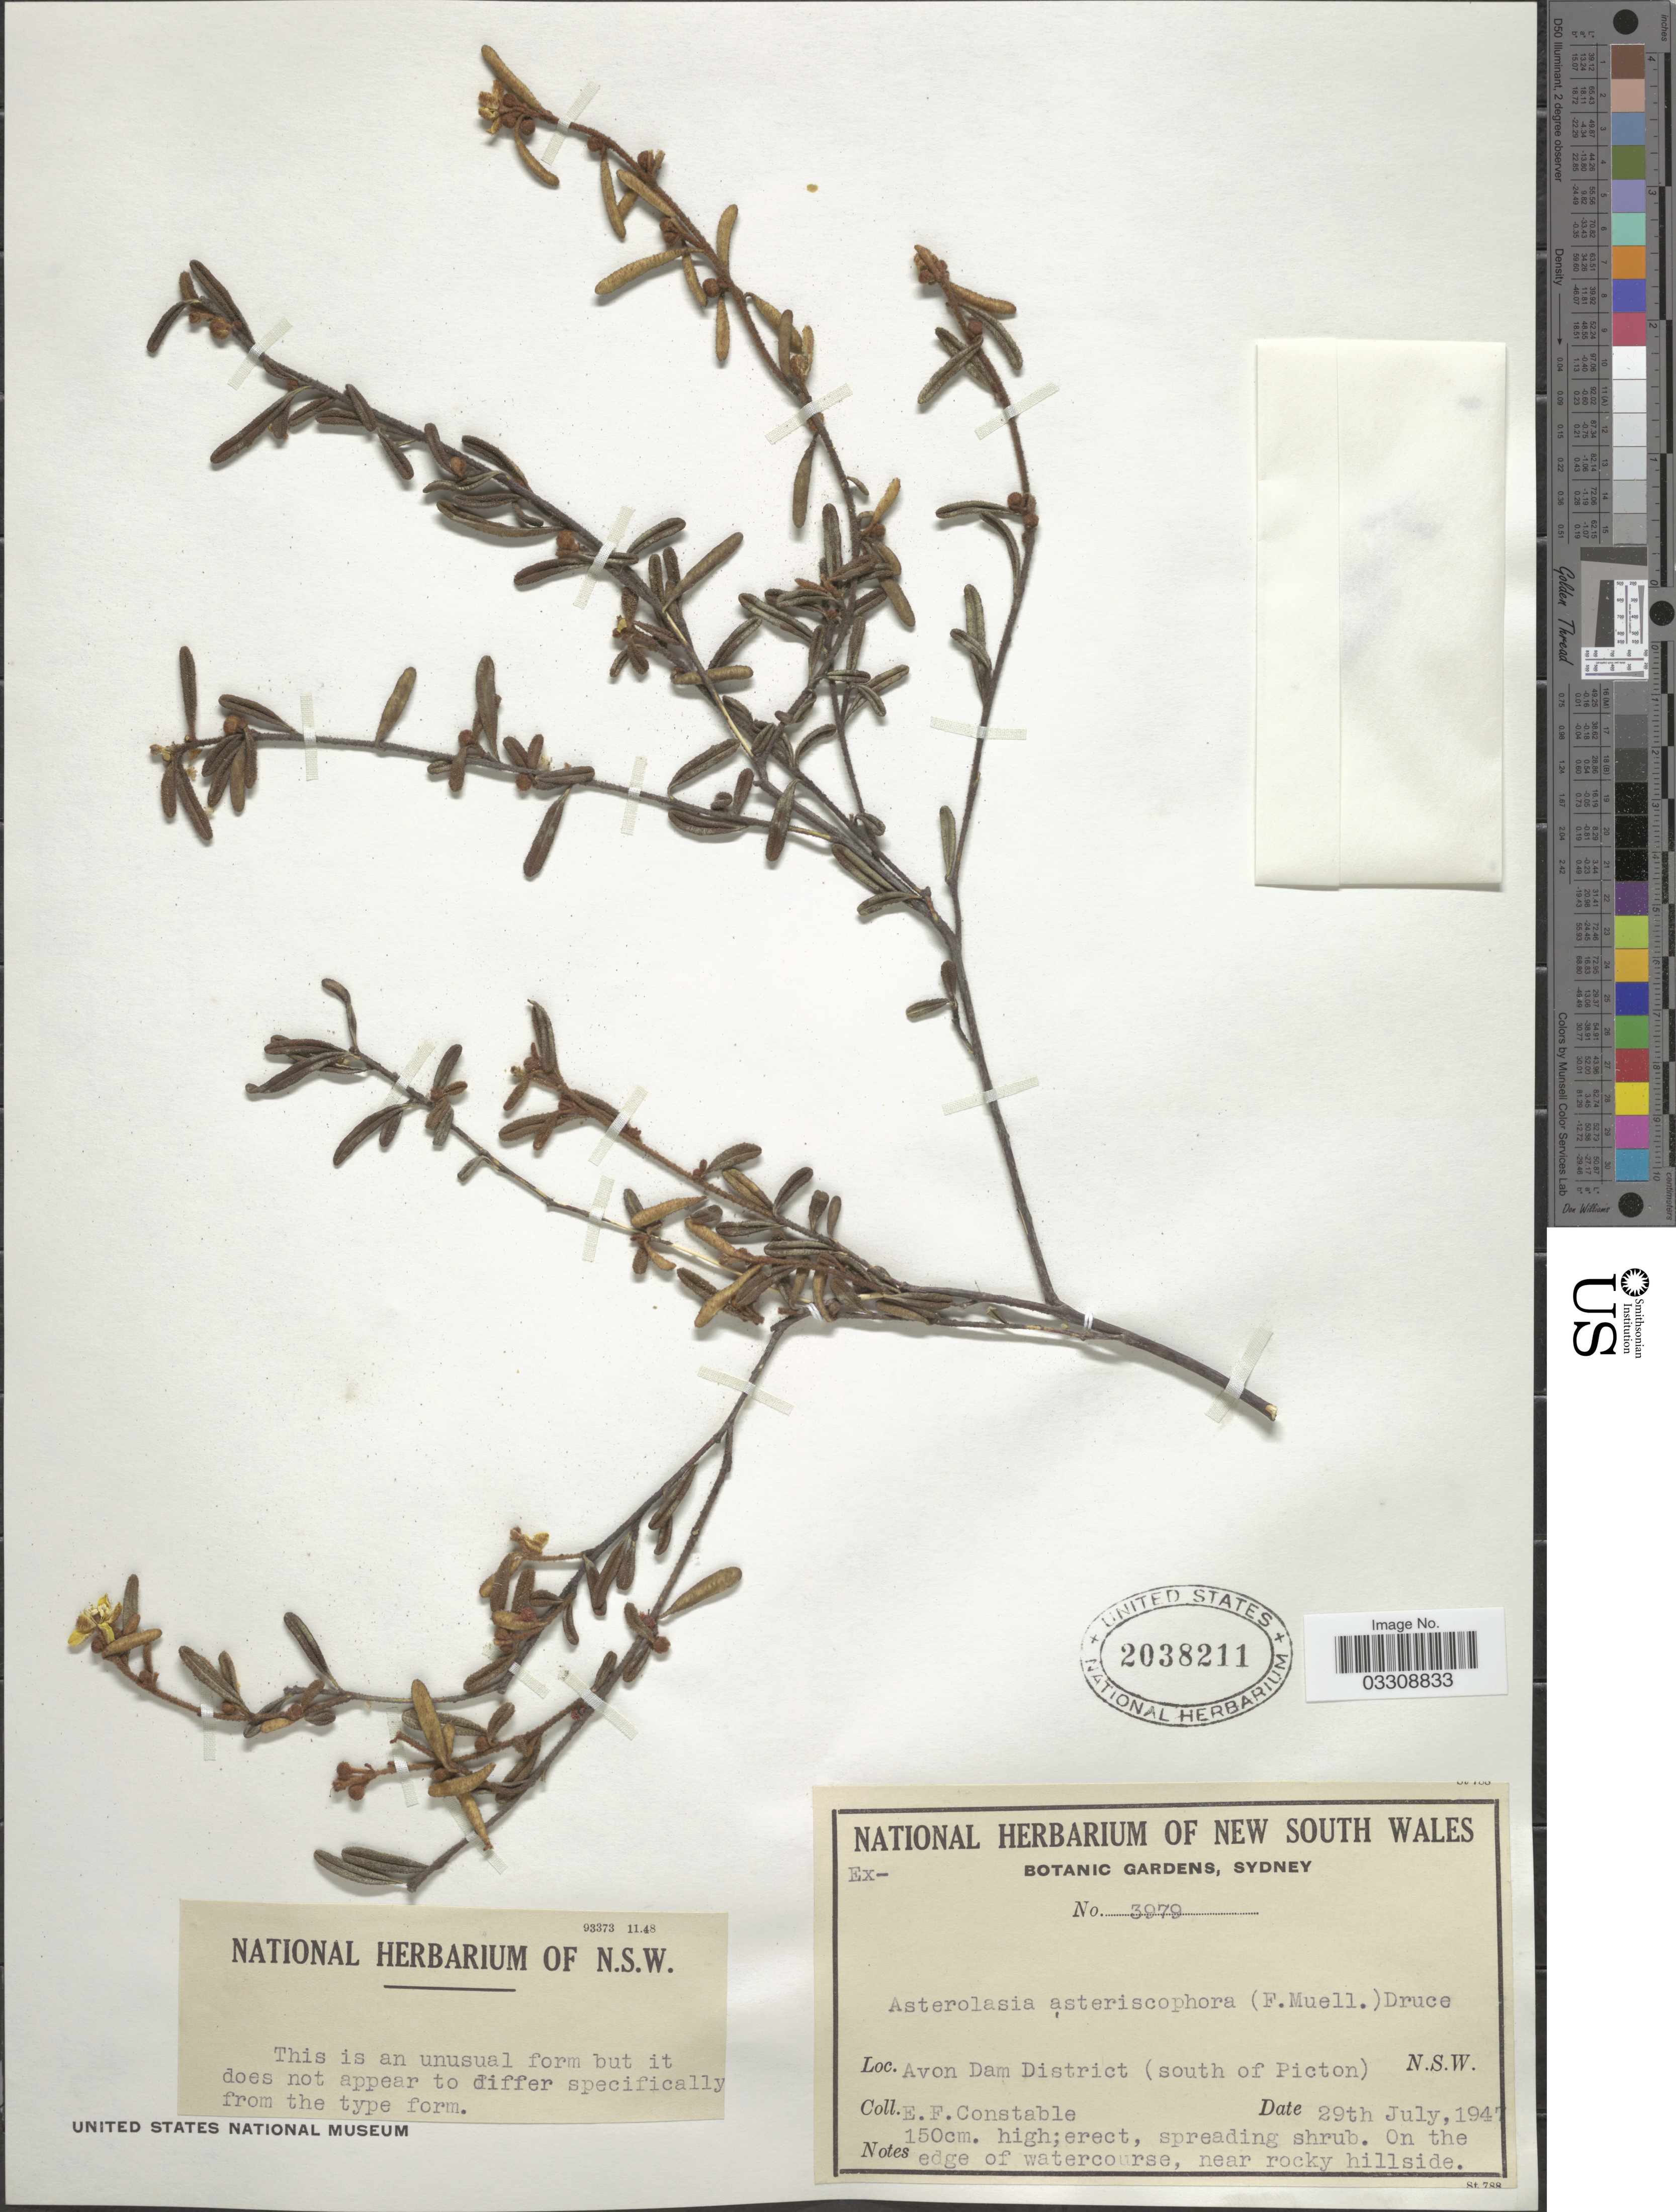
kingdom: Plantae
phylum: Tracheophyta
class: Magnoliopsida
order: Sapindales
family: Rutaceae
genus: Asterolasia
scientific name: Asterolasia asteriscophora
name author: (F. Muell.) Druce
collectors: E. F. Constable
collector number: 3979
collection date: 1947-07-29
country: Australia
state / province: New South Wales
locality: Avon Dam District (south of Picton).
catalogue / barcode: US 2038211